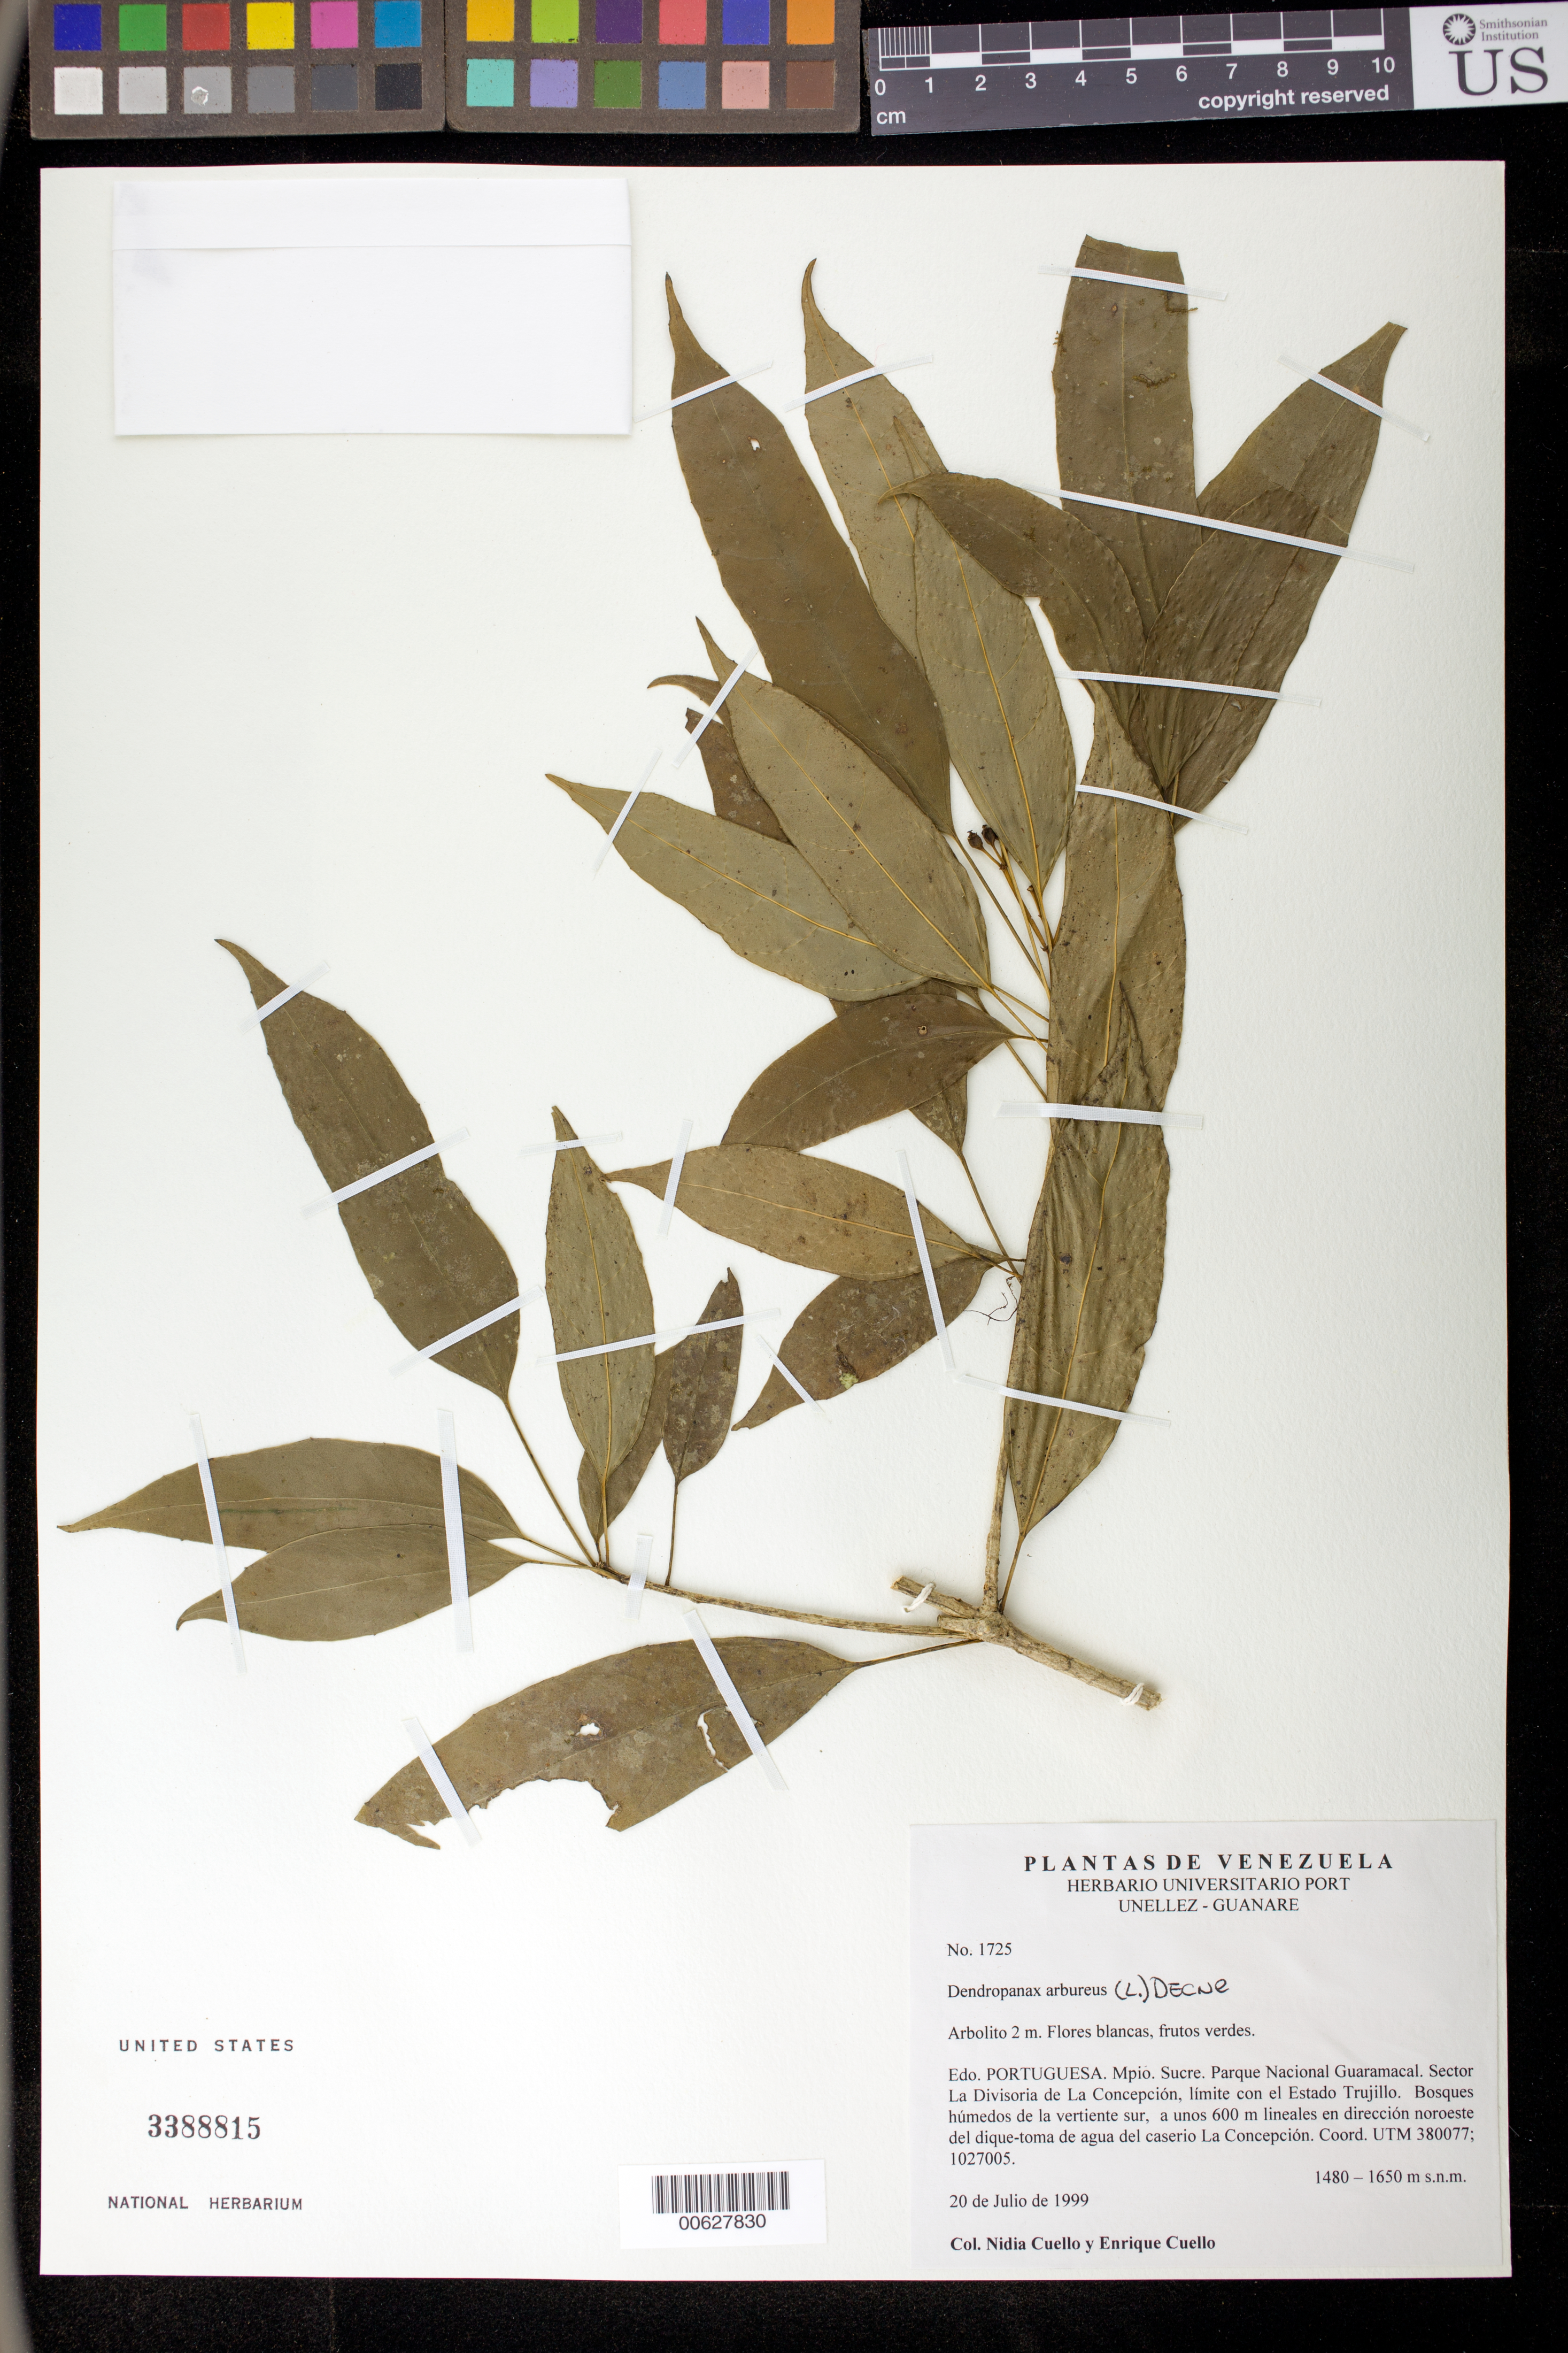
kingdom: Plantae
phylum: Tracheophyta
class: Magnoliopsida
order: Apiales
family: Araliaceae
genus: Dendropanax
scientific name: Dendropanax arboreus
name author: (L.) Decne. & Planch.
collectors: N. L. Cuello & E. Cuello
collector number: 1725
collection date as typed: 20 Jul 1999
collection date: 1999-07-20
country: Venezuela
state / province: Portuguesa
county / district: Sucre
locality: Parque Nacional Guaramacal. Sector La Divisoria de La Concepción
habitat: Bosque húmedos de la vertiente sur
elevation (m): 1480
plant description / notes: PORT, US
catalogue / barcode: US 3388815